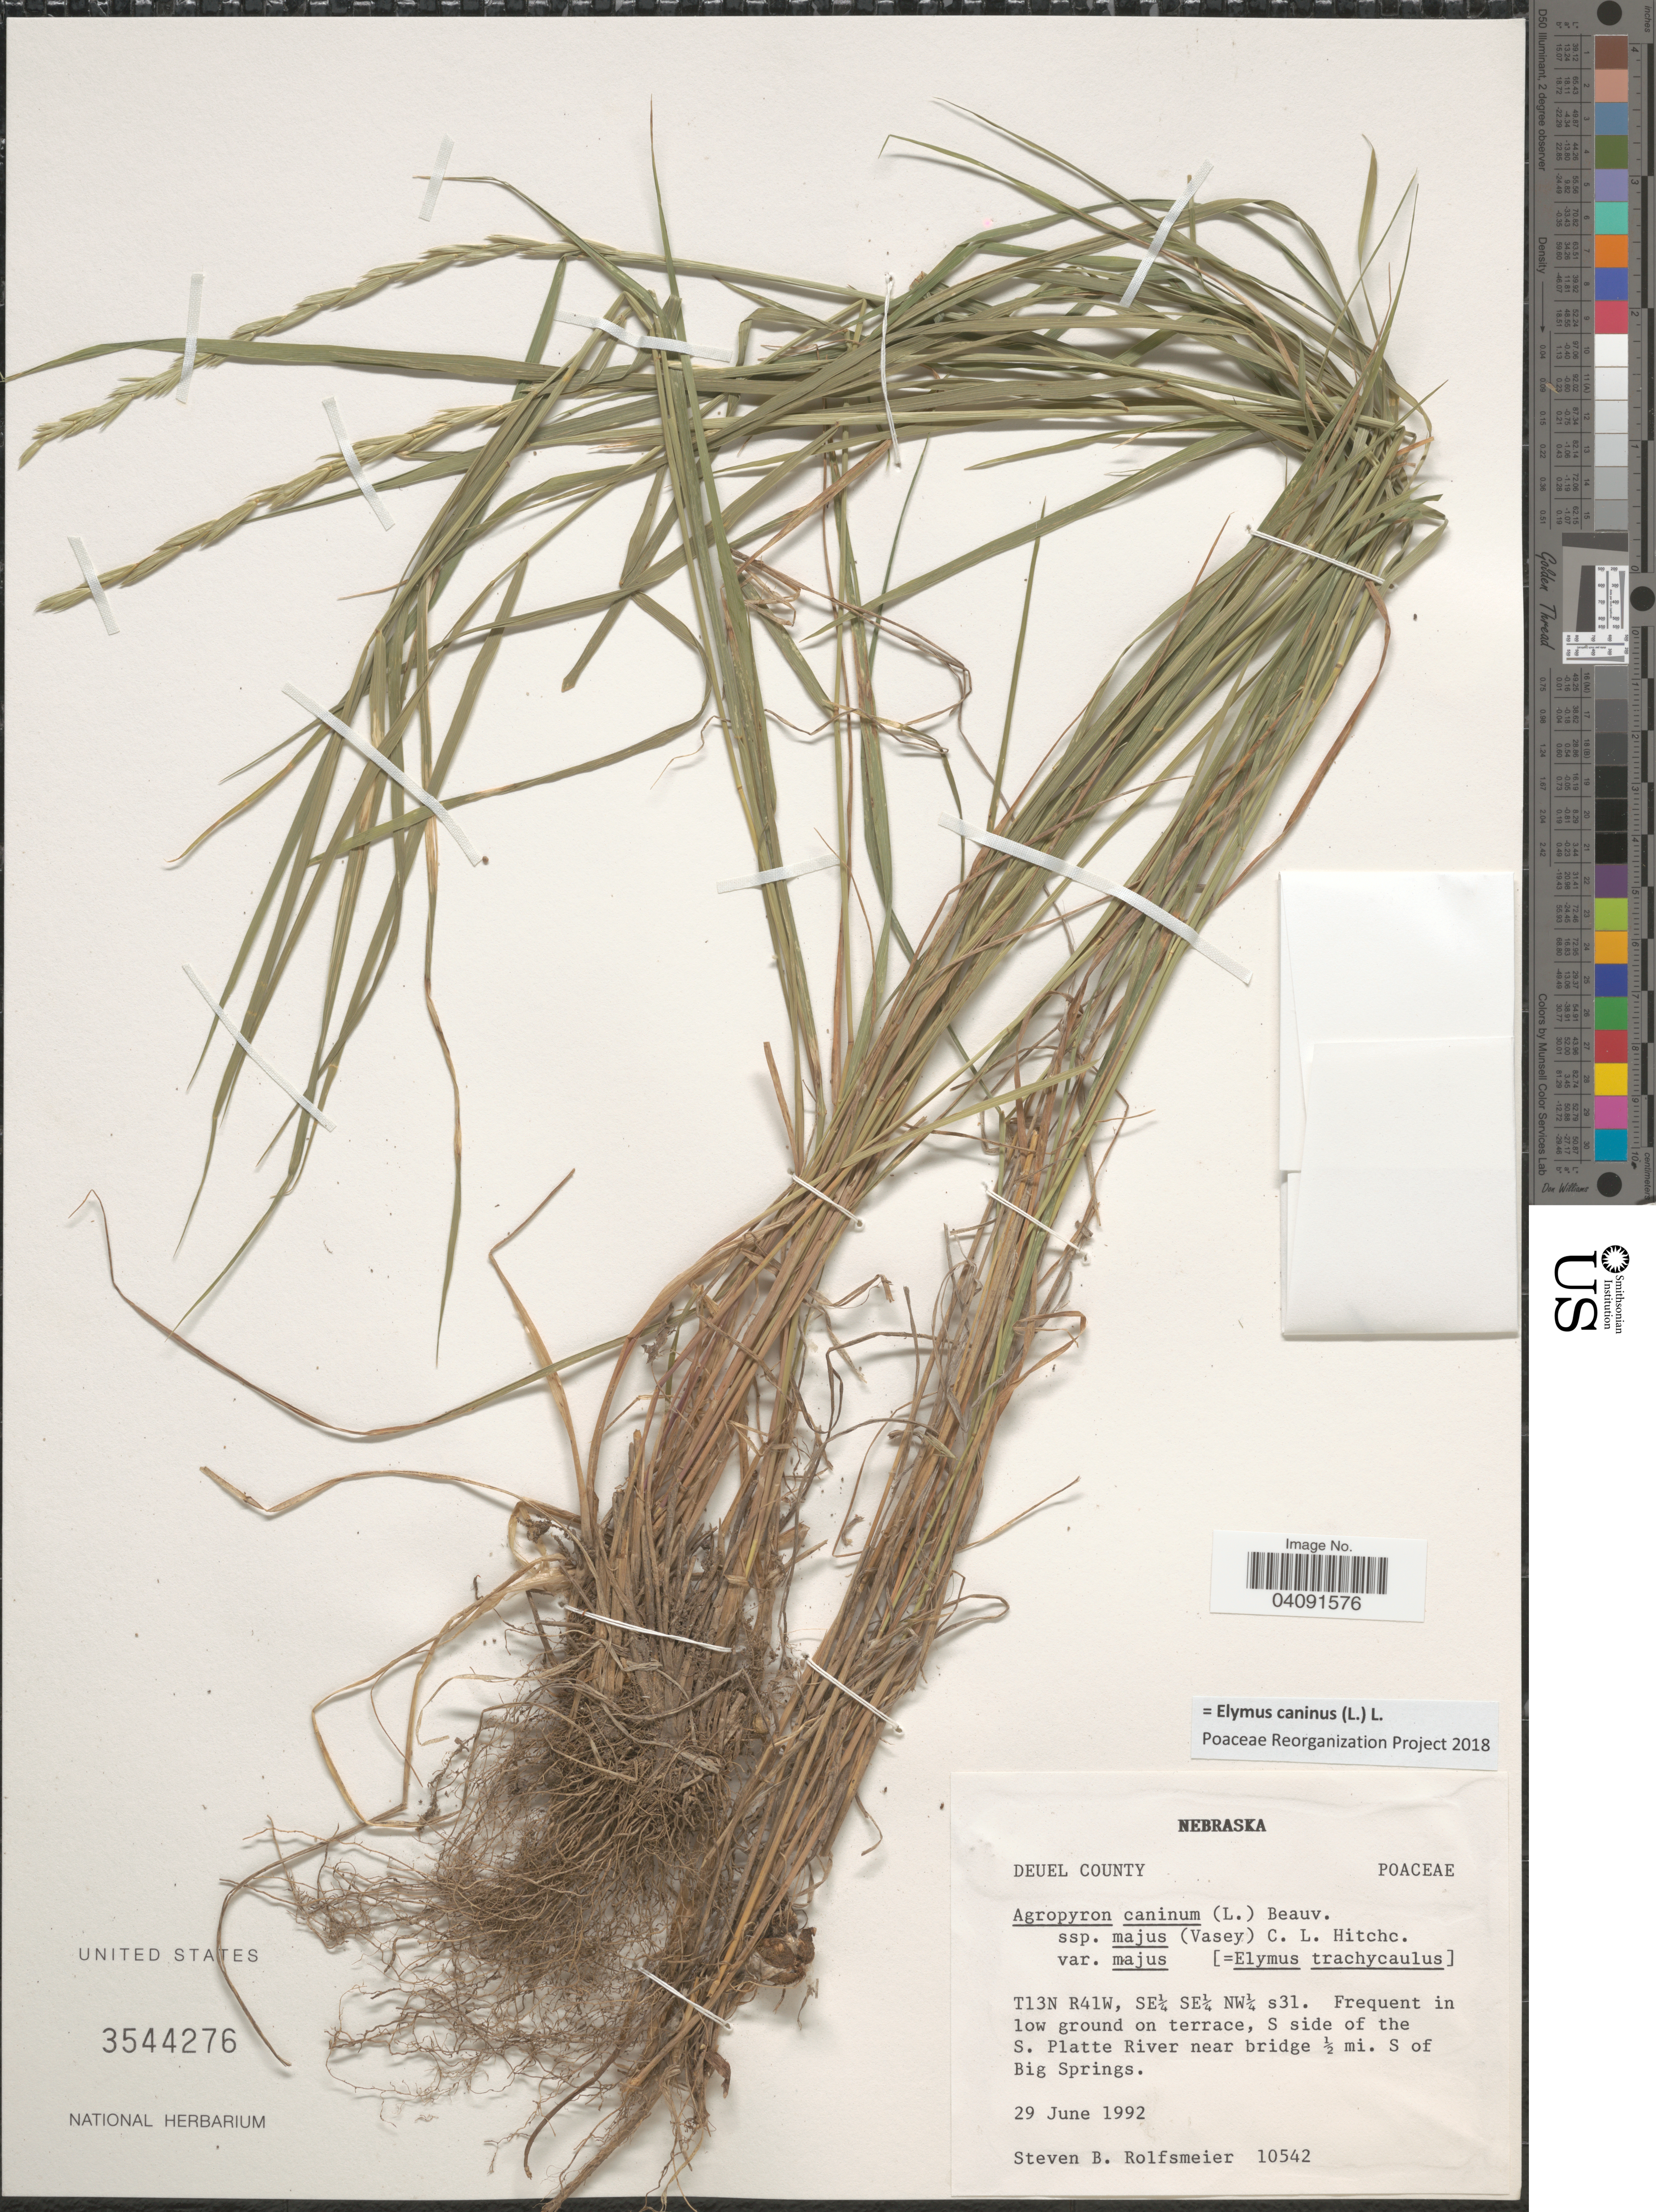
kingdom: Plantae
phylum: Tracheophyta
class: Liliopsida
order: Poales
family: Poaceae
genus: Elymus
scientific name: Elymus churchii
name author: J.J.N. Campb.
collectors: S. Rolfsmeier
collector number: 10542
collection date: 1992-06-29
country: United States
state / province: Nebraska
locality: Deuel County. T13N R41W, SE¼ SE¼ NW¼ s 31. Frequent in low ground on terrace, S side of the S. Platte River near bridge ½ mi. S of Big Springs.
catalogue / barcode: US 3544276